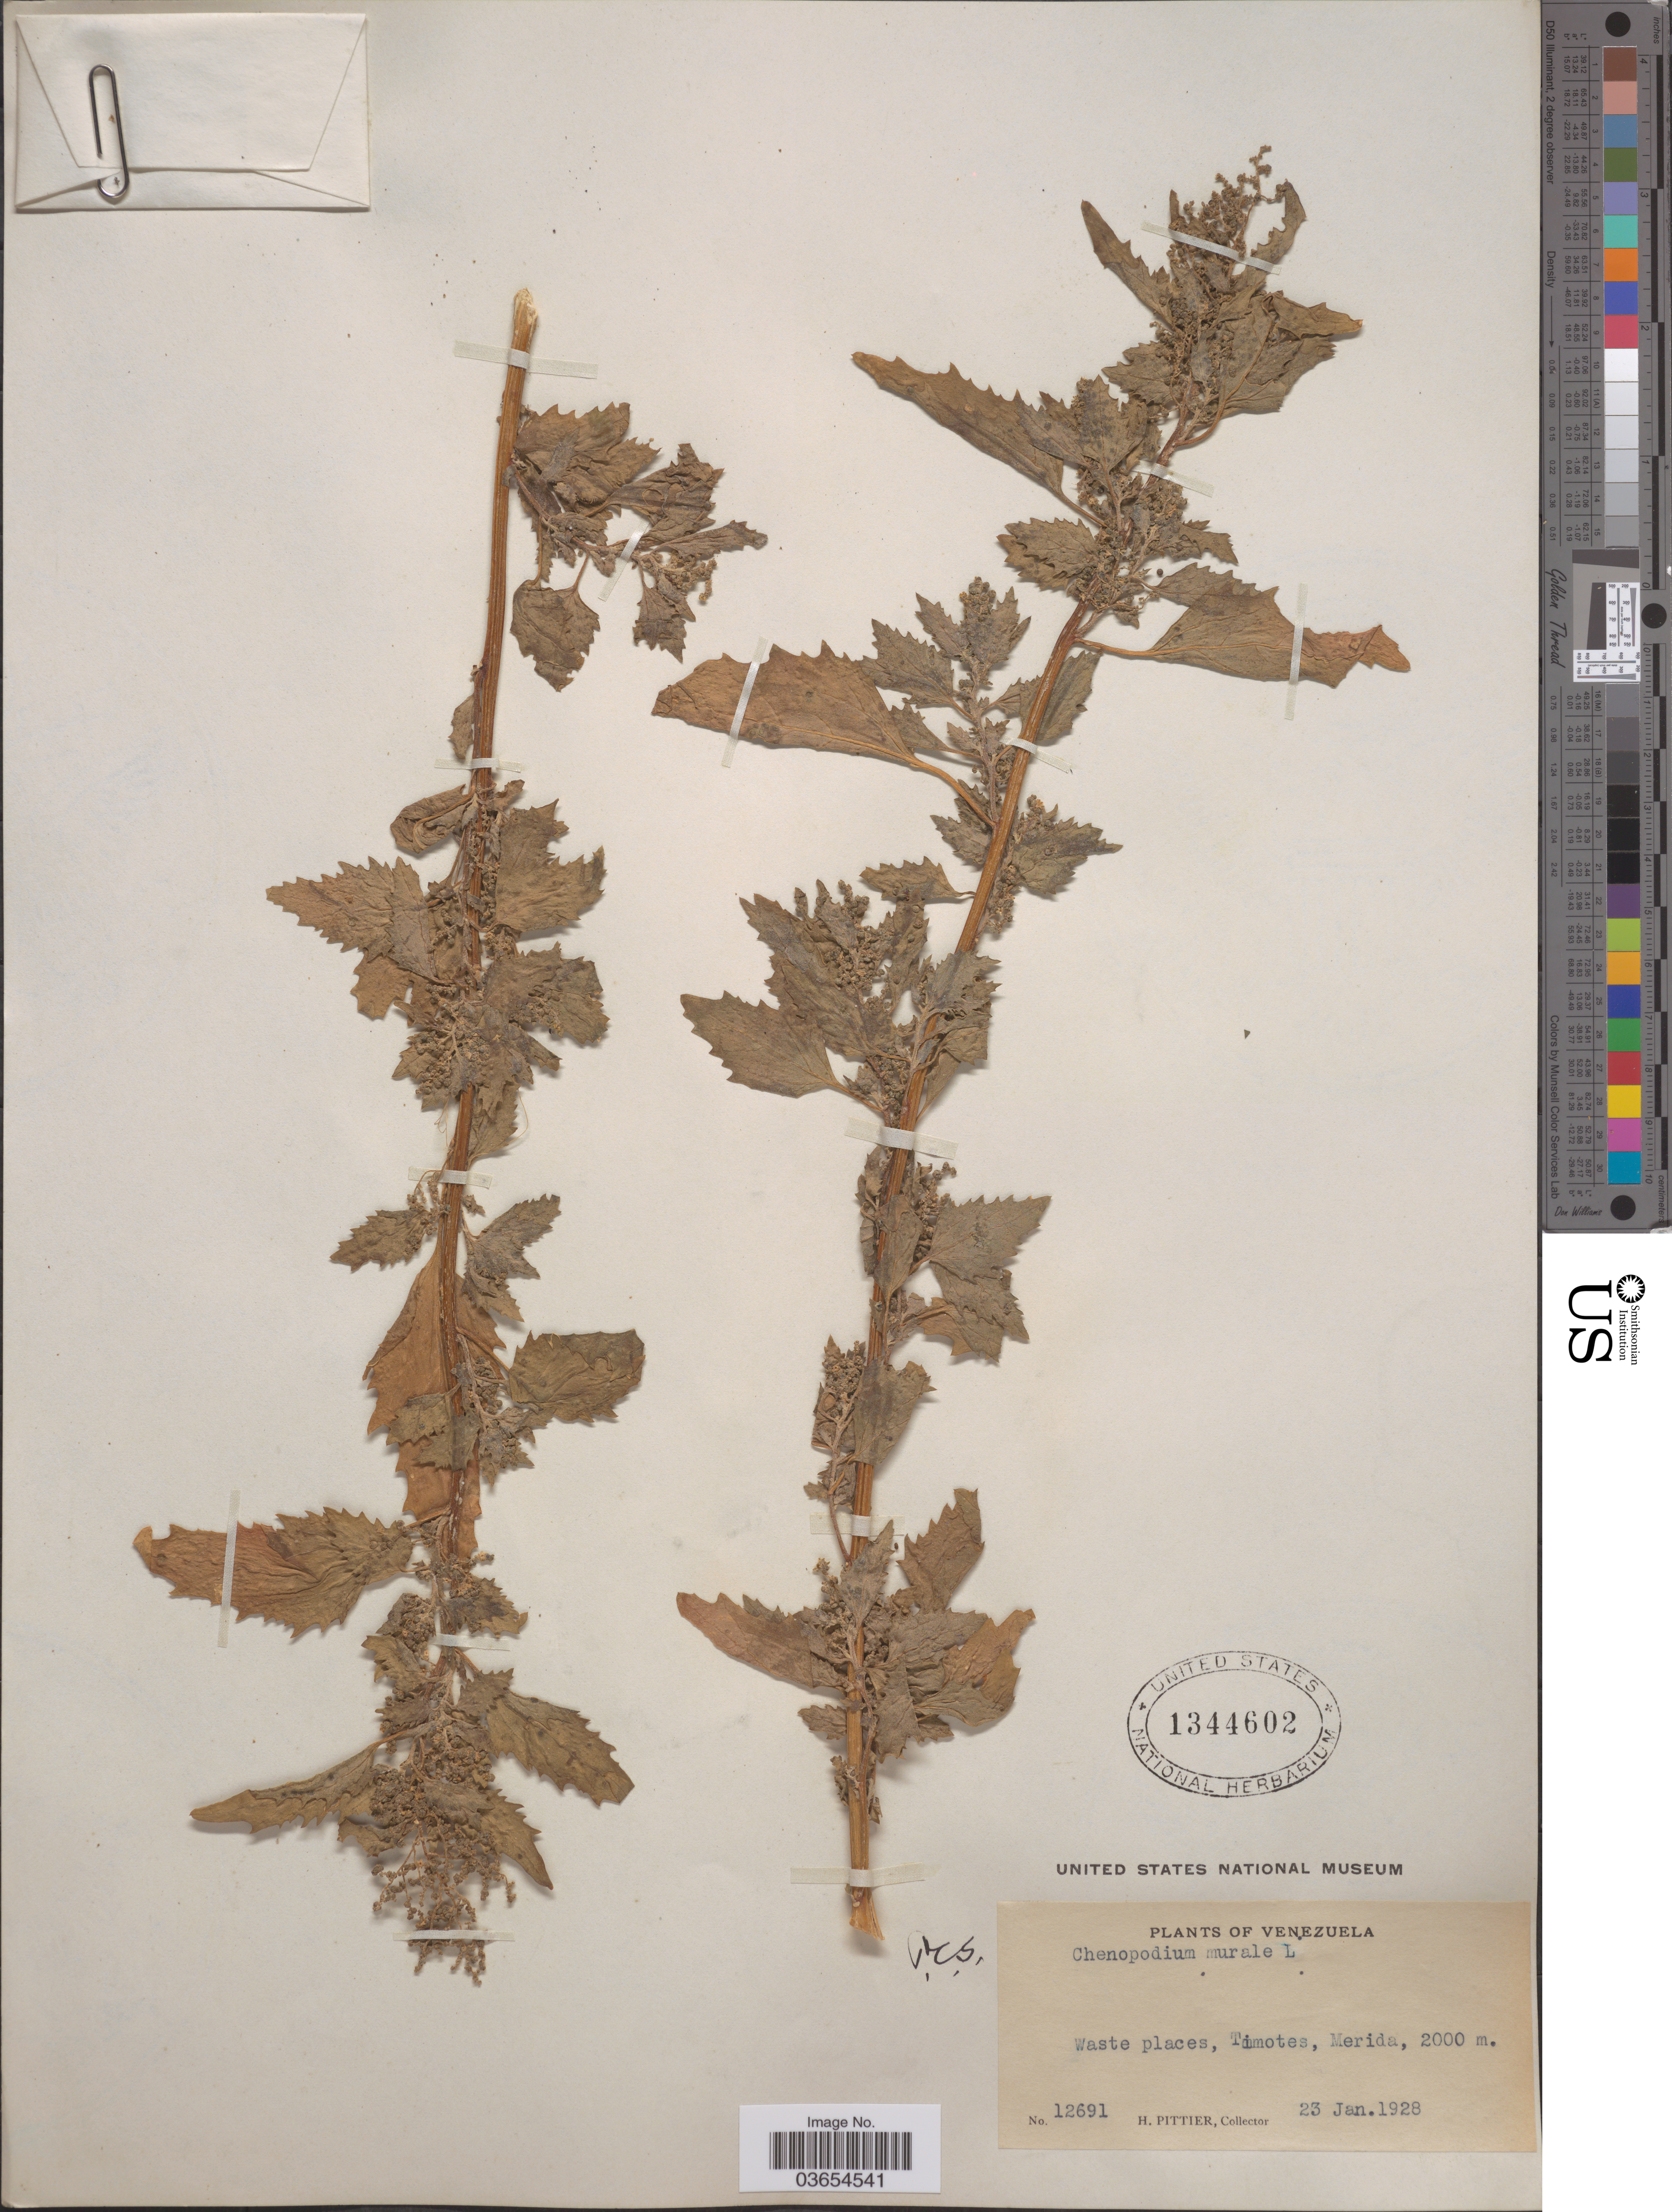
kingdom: Plantae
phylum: Tracheophyta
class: Magnoliopsida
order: Caryophyllales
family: Amaranthaceae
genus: Chenopodium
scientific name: Chenopodium murale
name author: L.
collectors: H. F. Pittier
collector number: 12691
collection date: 1928-01-23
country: Venezuela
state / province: Mérida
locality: Waste places, Timotes.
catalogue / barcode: US 1344602